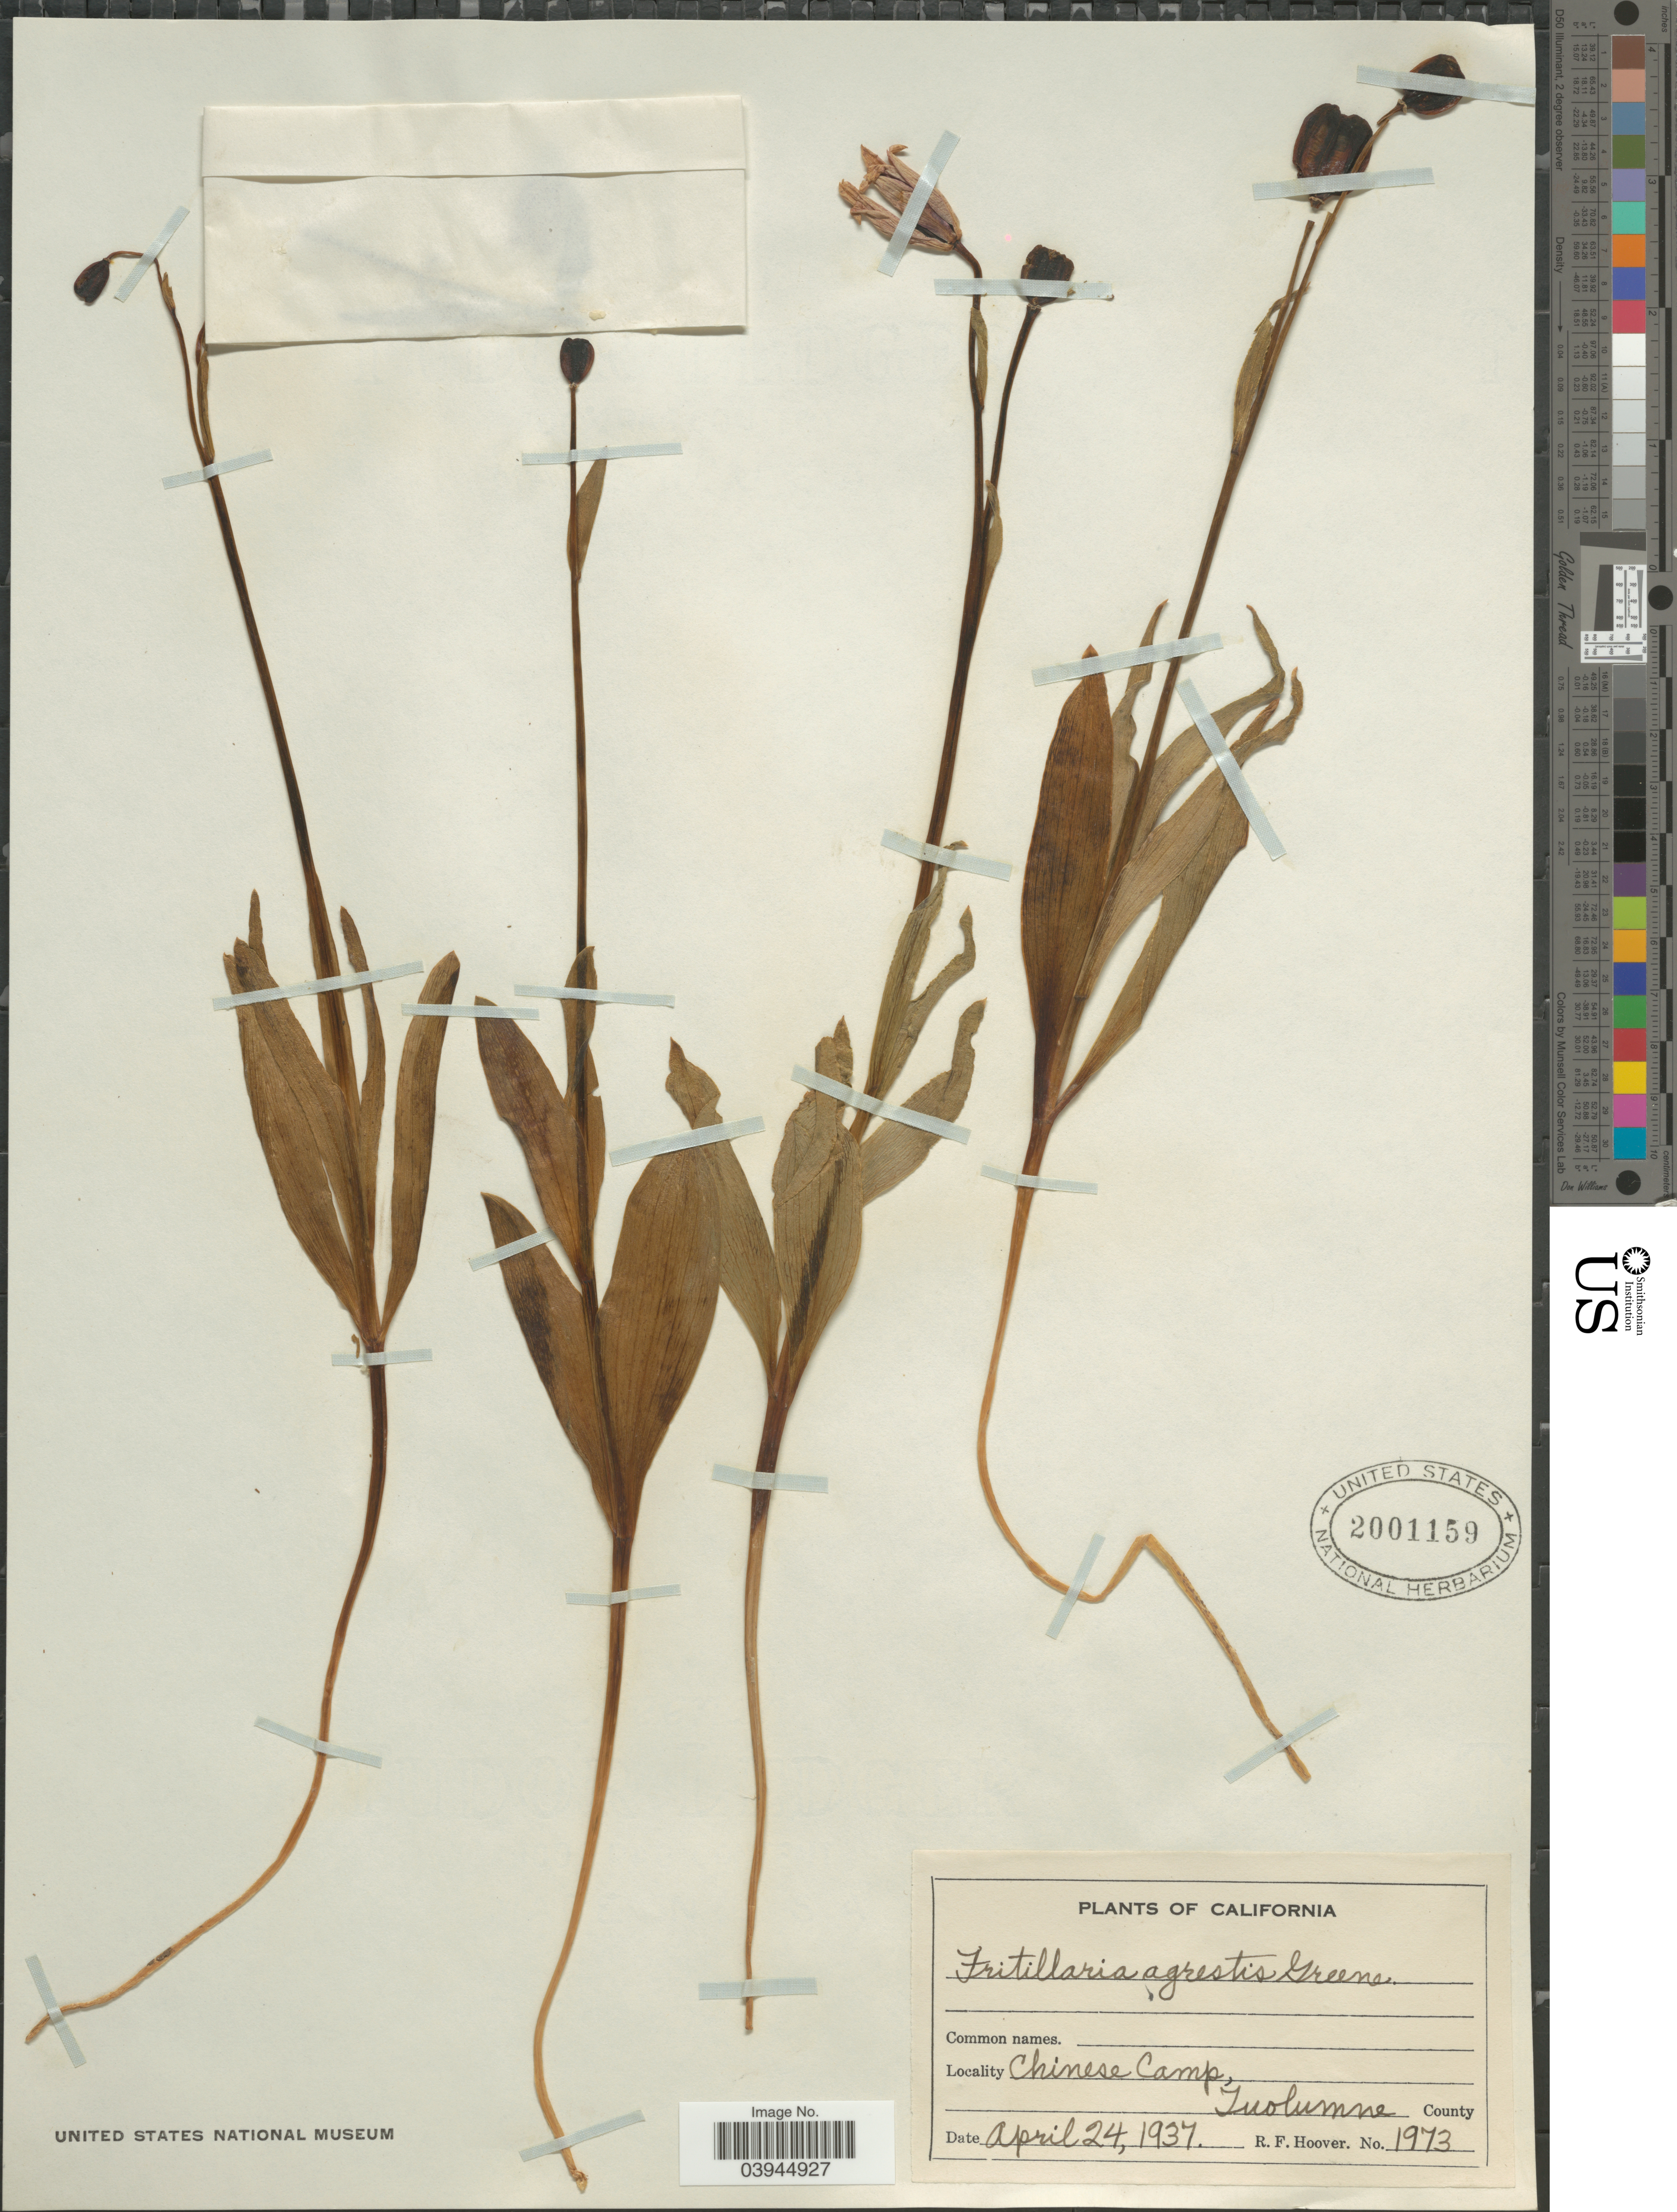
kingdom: Plantae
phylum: Tracheophyta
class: Liliopsida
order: Liliales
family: Liliaceae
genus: Fritillaria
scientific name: Fritillaria agrestis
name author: Greene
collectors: R. F. Hoover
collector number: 1973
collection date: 1937-04-24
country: United States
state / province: California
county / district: Tuolumne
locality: Chinese Camp, Tuolumne County.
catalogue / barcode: US 2001159